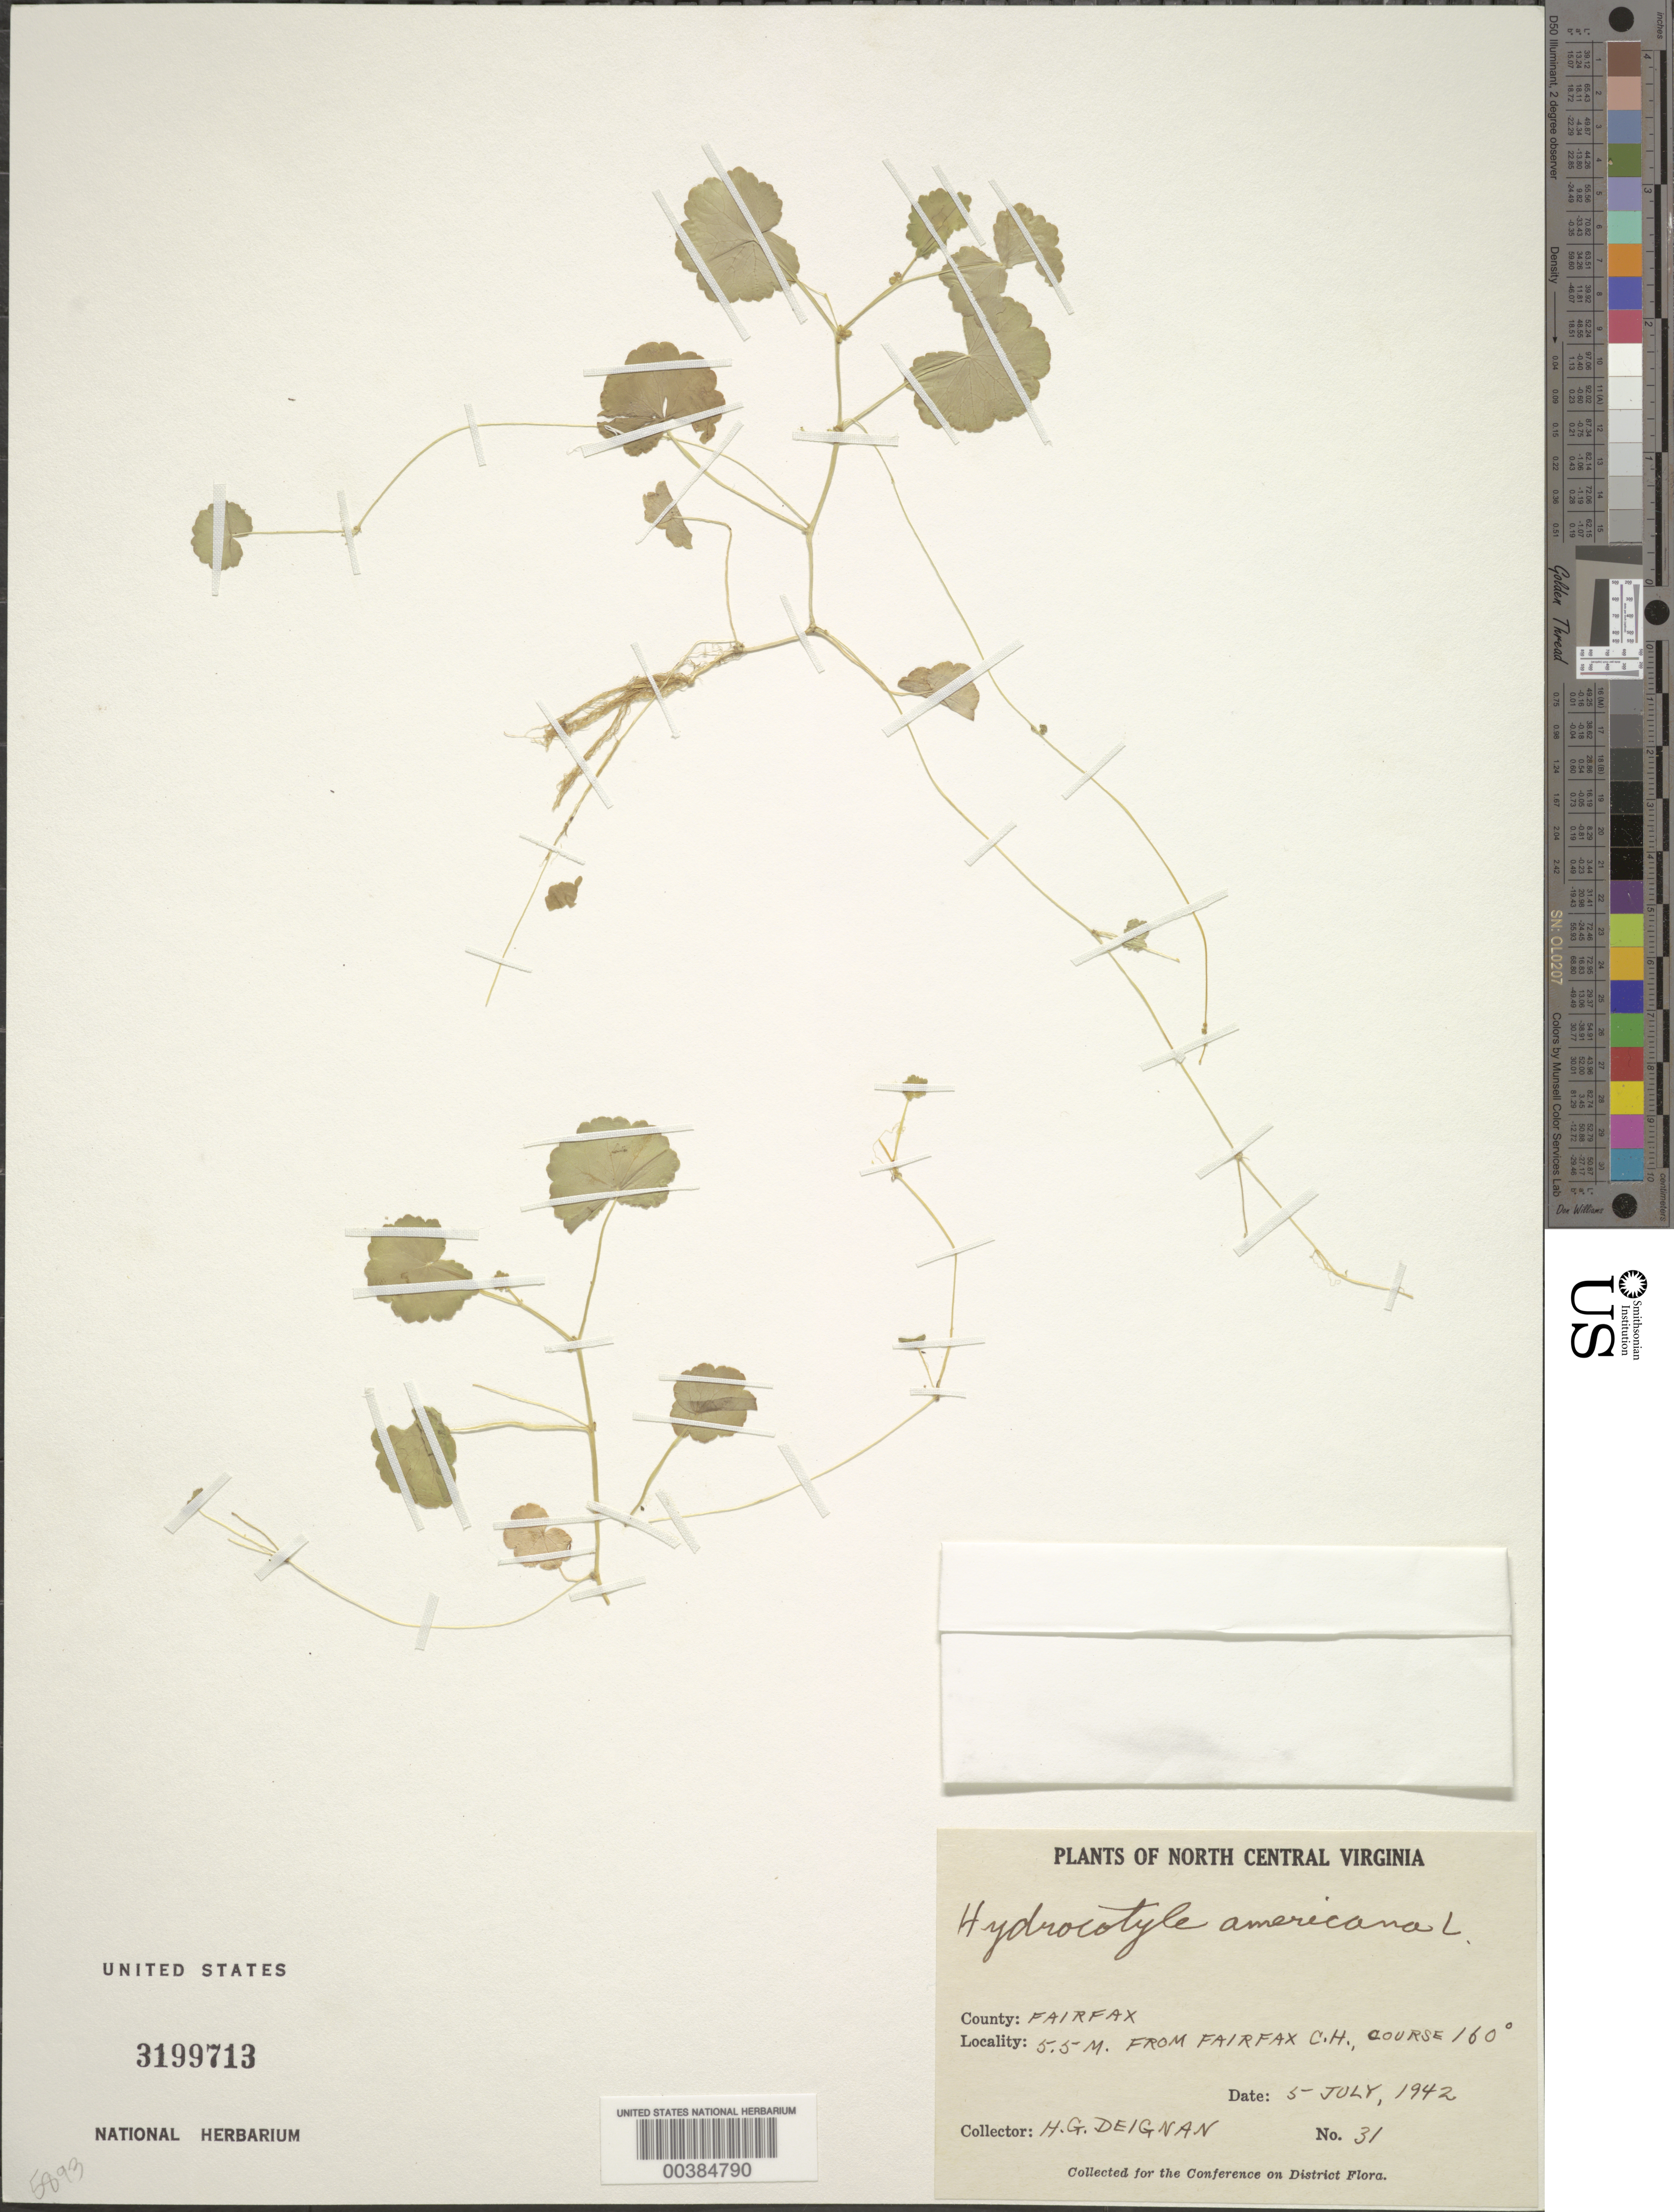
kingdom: Plantae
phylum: Tracheophyta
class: Magnoliopsida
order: Apiales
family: Araliaceae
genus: Hydrocotyle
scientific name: Hydrocotyle americana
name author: L.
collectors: H. Deignan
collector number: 31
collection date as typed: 05 Jul 1942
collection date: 1942-07-05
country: United States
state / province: Virginia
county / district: Fairfax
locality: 5.5 M from Fairfax County Court House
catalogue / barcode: US 3199713